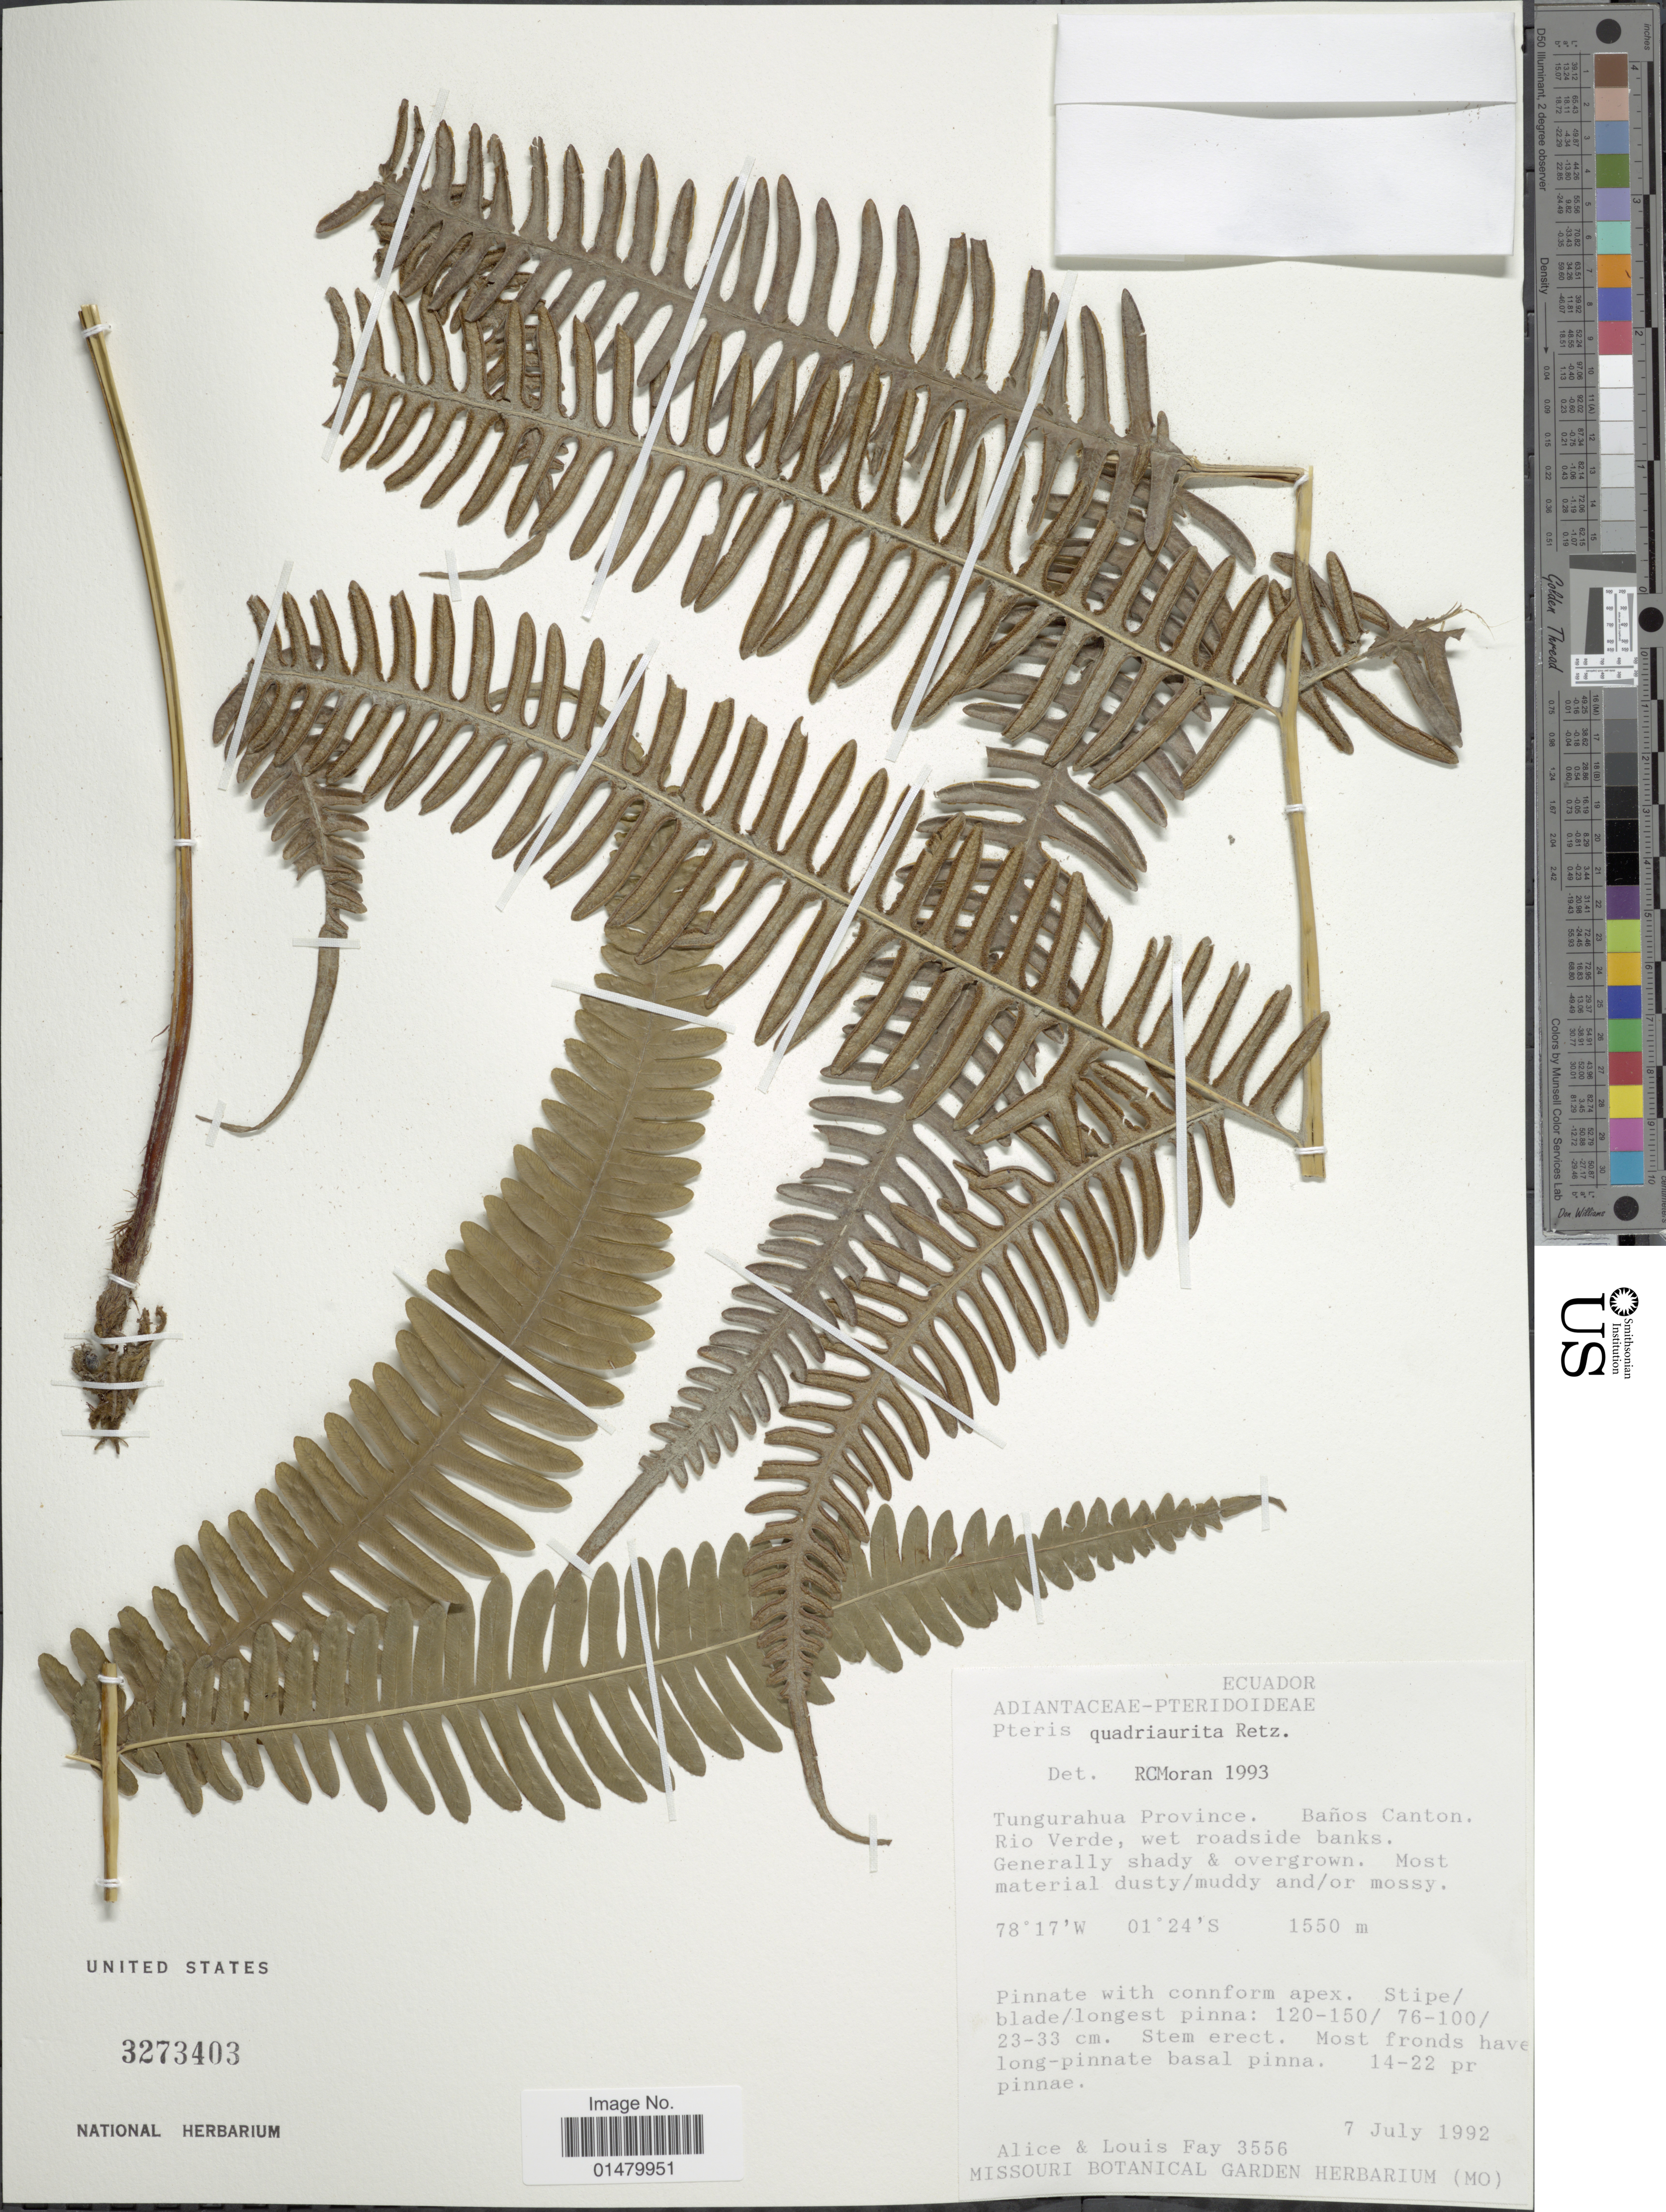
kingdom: Plantae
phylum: Tracheophyta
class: Polypodiopsida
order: Polypodiales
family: Pteridaceae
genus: Pteris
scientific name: Pteris quadriaurita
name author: Retz.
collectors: A. Fay & L. Fay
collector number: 3556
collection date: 1992-07-07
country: Ecuador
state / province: Tungurahua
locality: Tungurahua Province. Banos Canton. Rio Verde.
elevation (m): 1550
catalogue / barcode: US 3273403